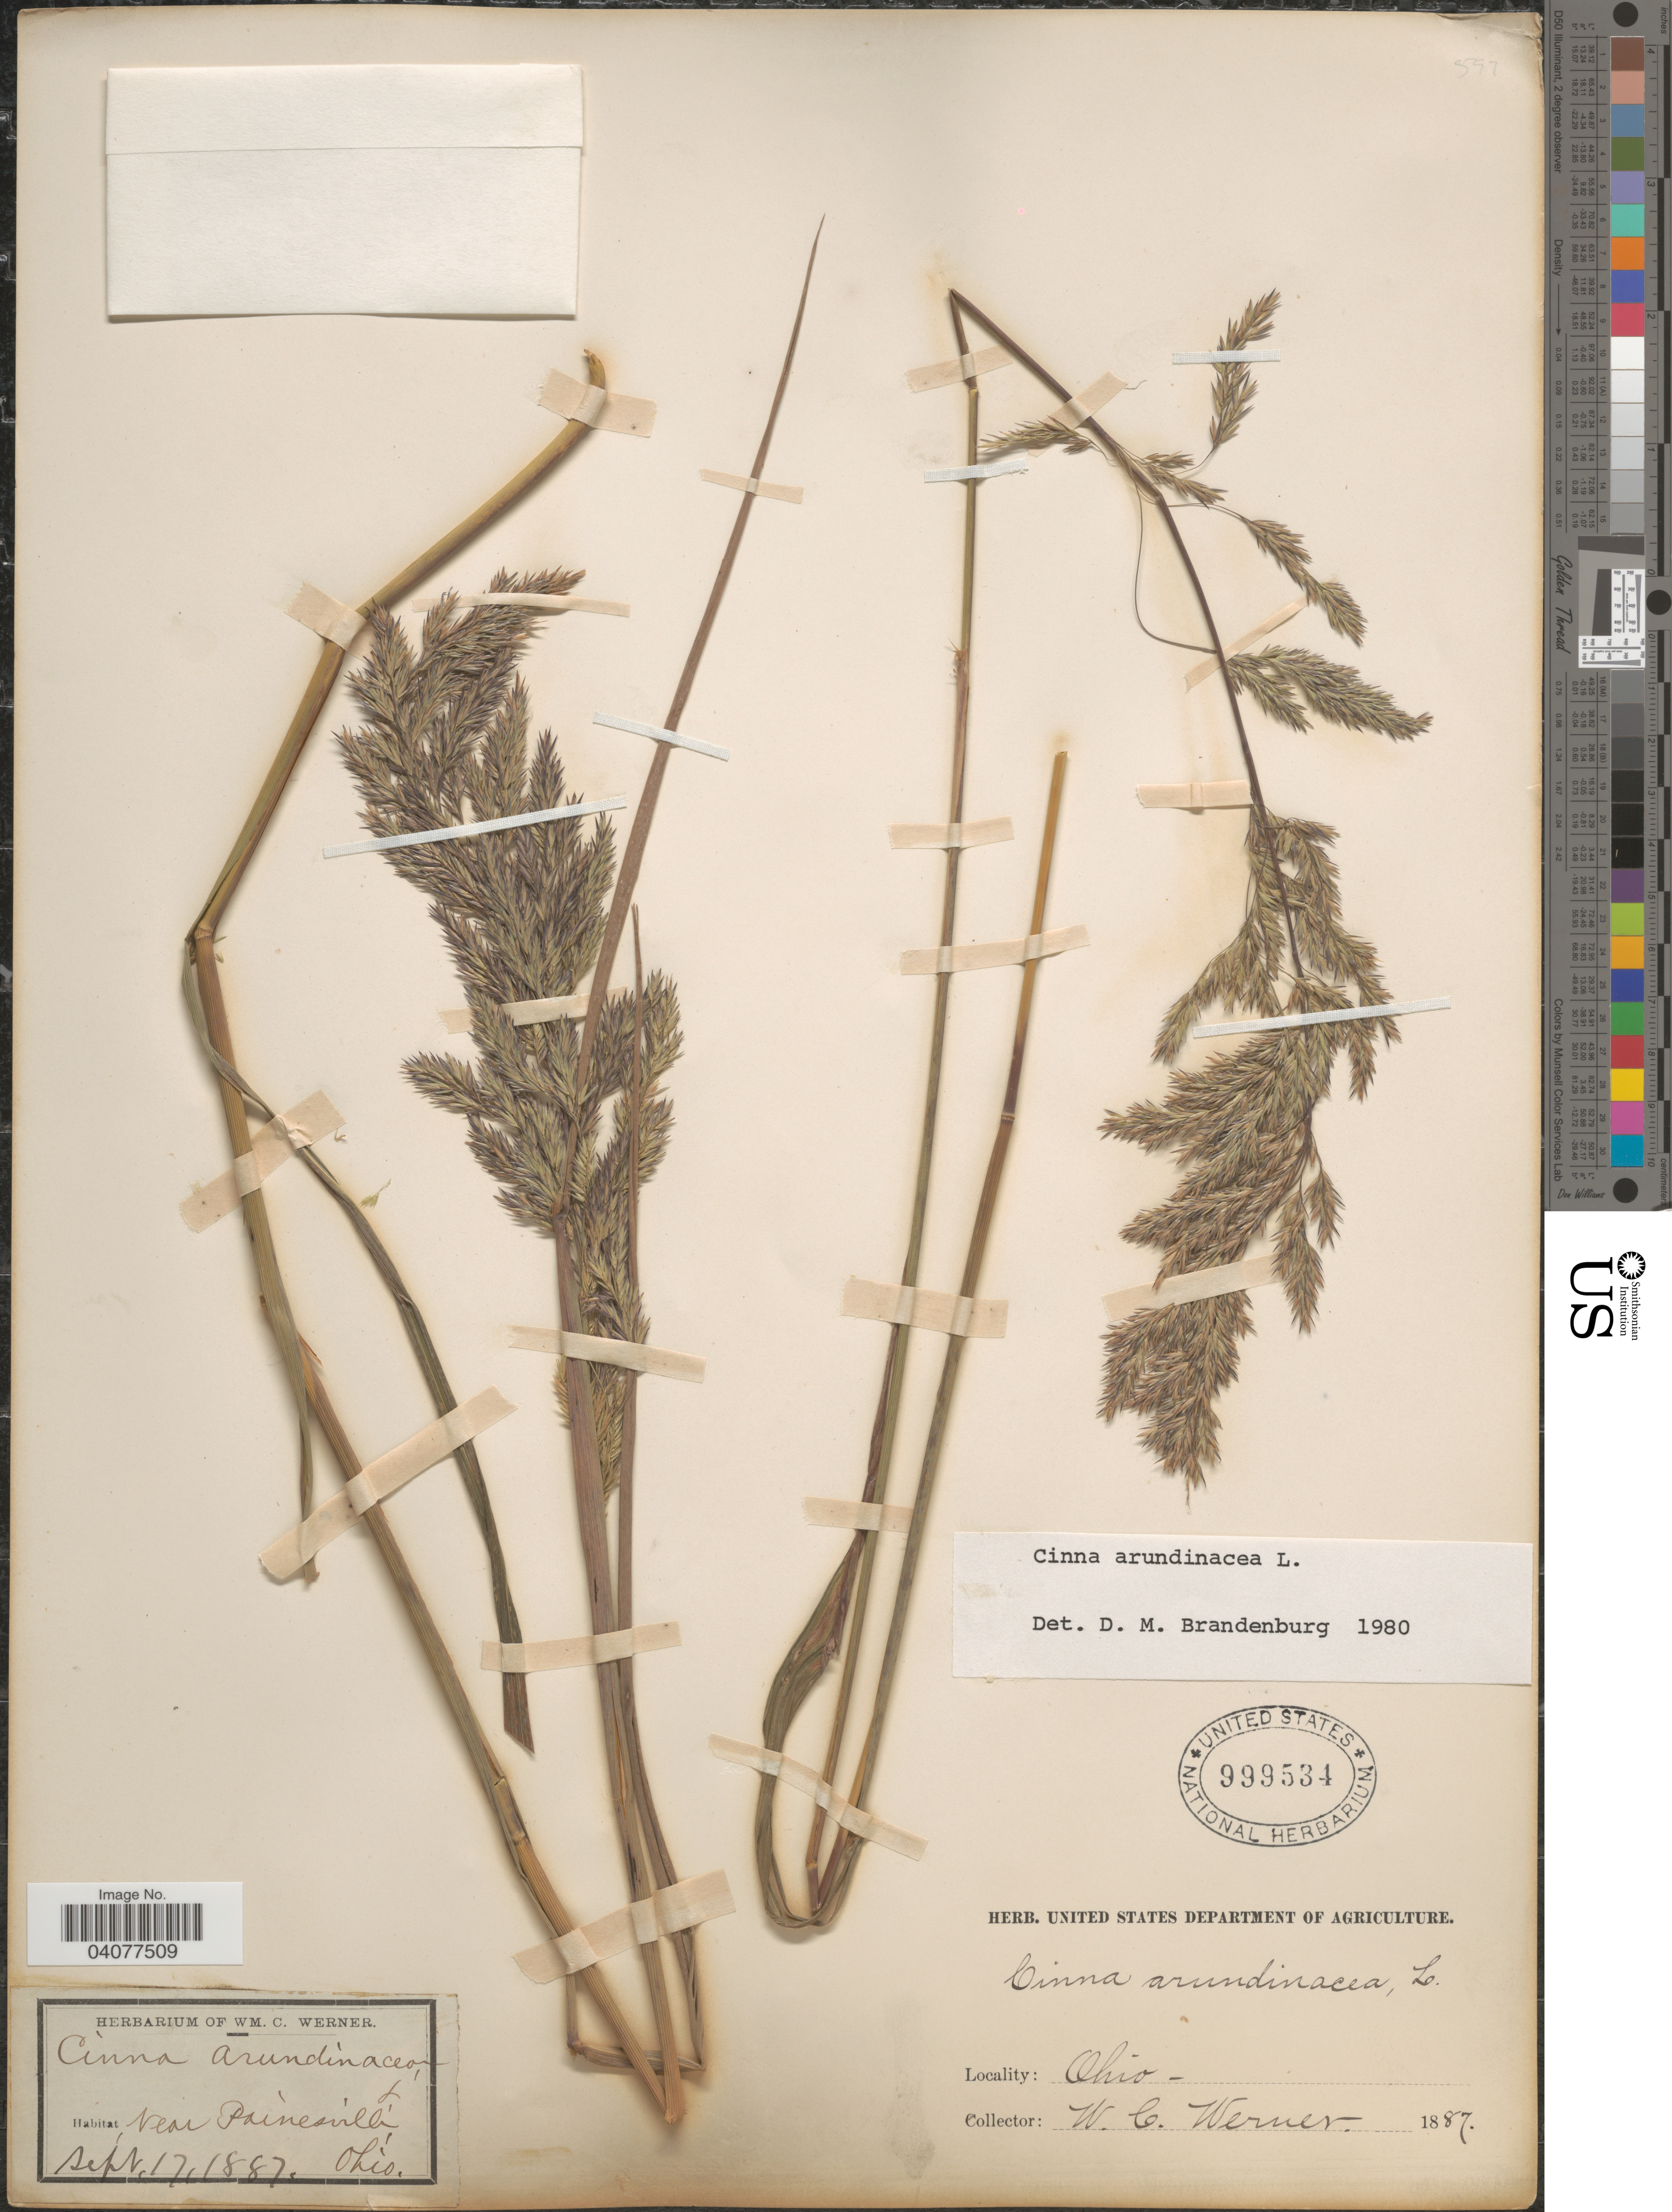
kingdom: Plantae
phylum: Tracheophyta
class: Liliopsida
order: Poales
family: Poaceae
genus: Cinna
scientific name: Cinna arundinacea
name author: L.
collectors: W. Werner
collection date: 1887-09-17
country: United States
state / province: Ohio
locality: Near Painesville.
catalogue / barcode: US 999534